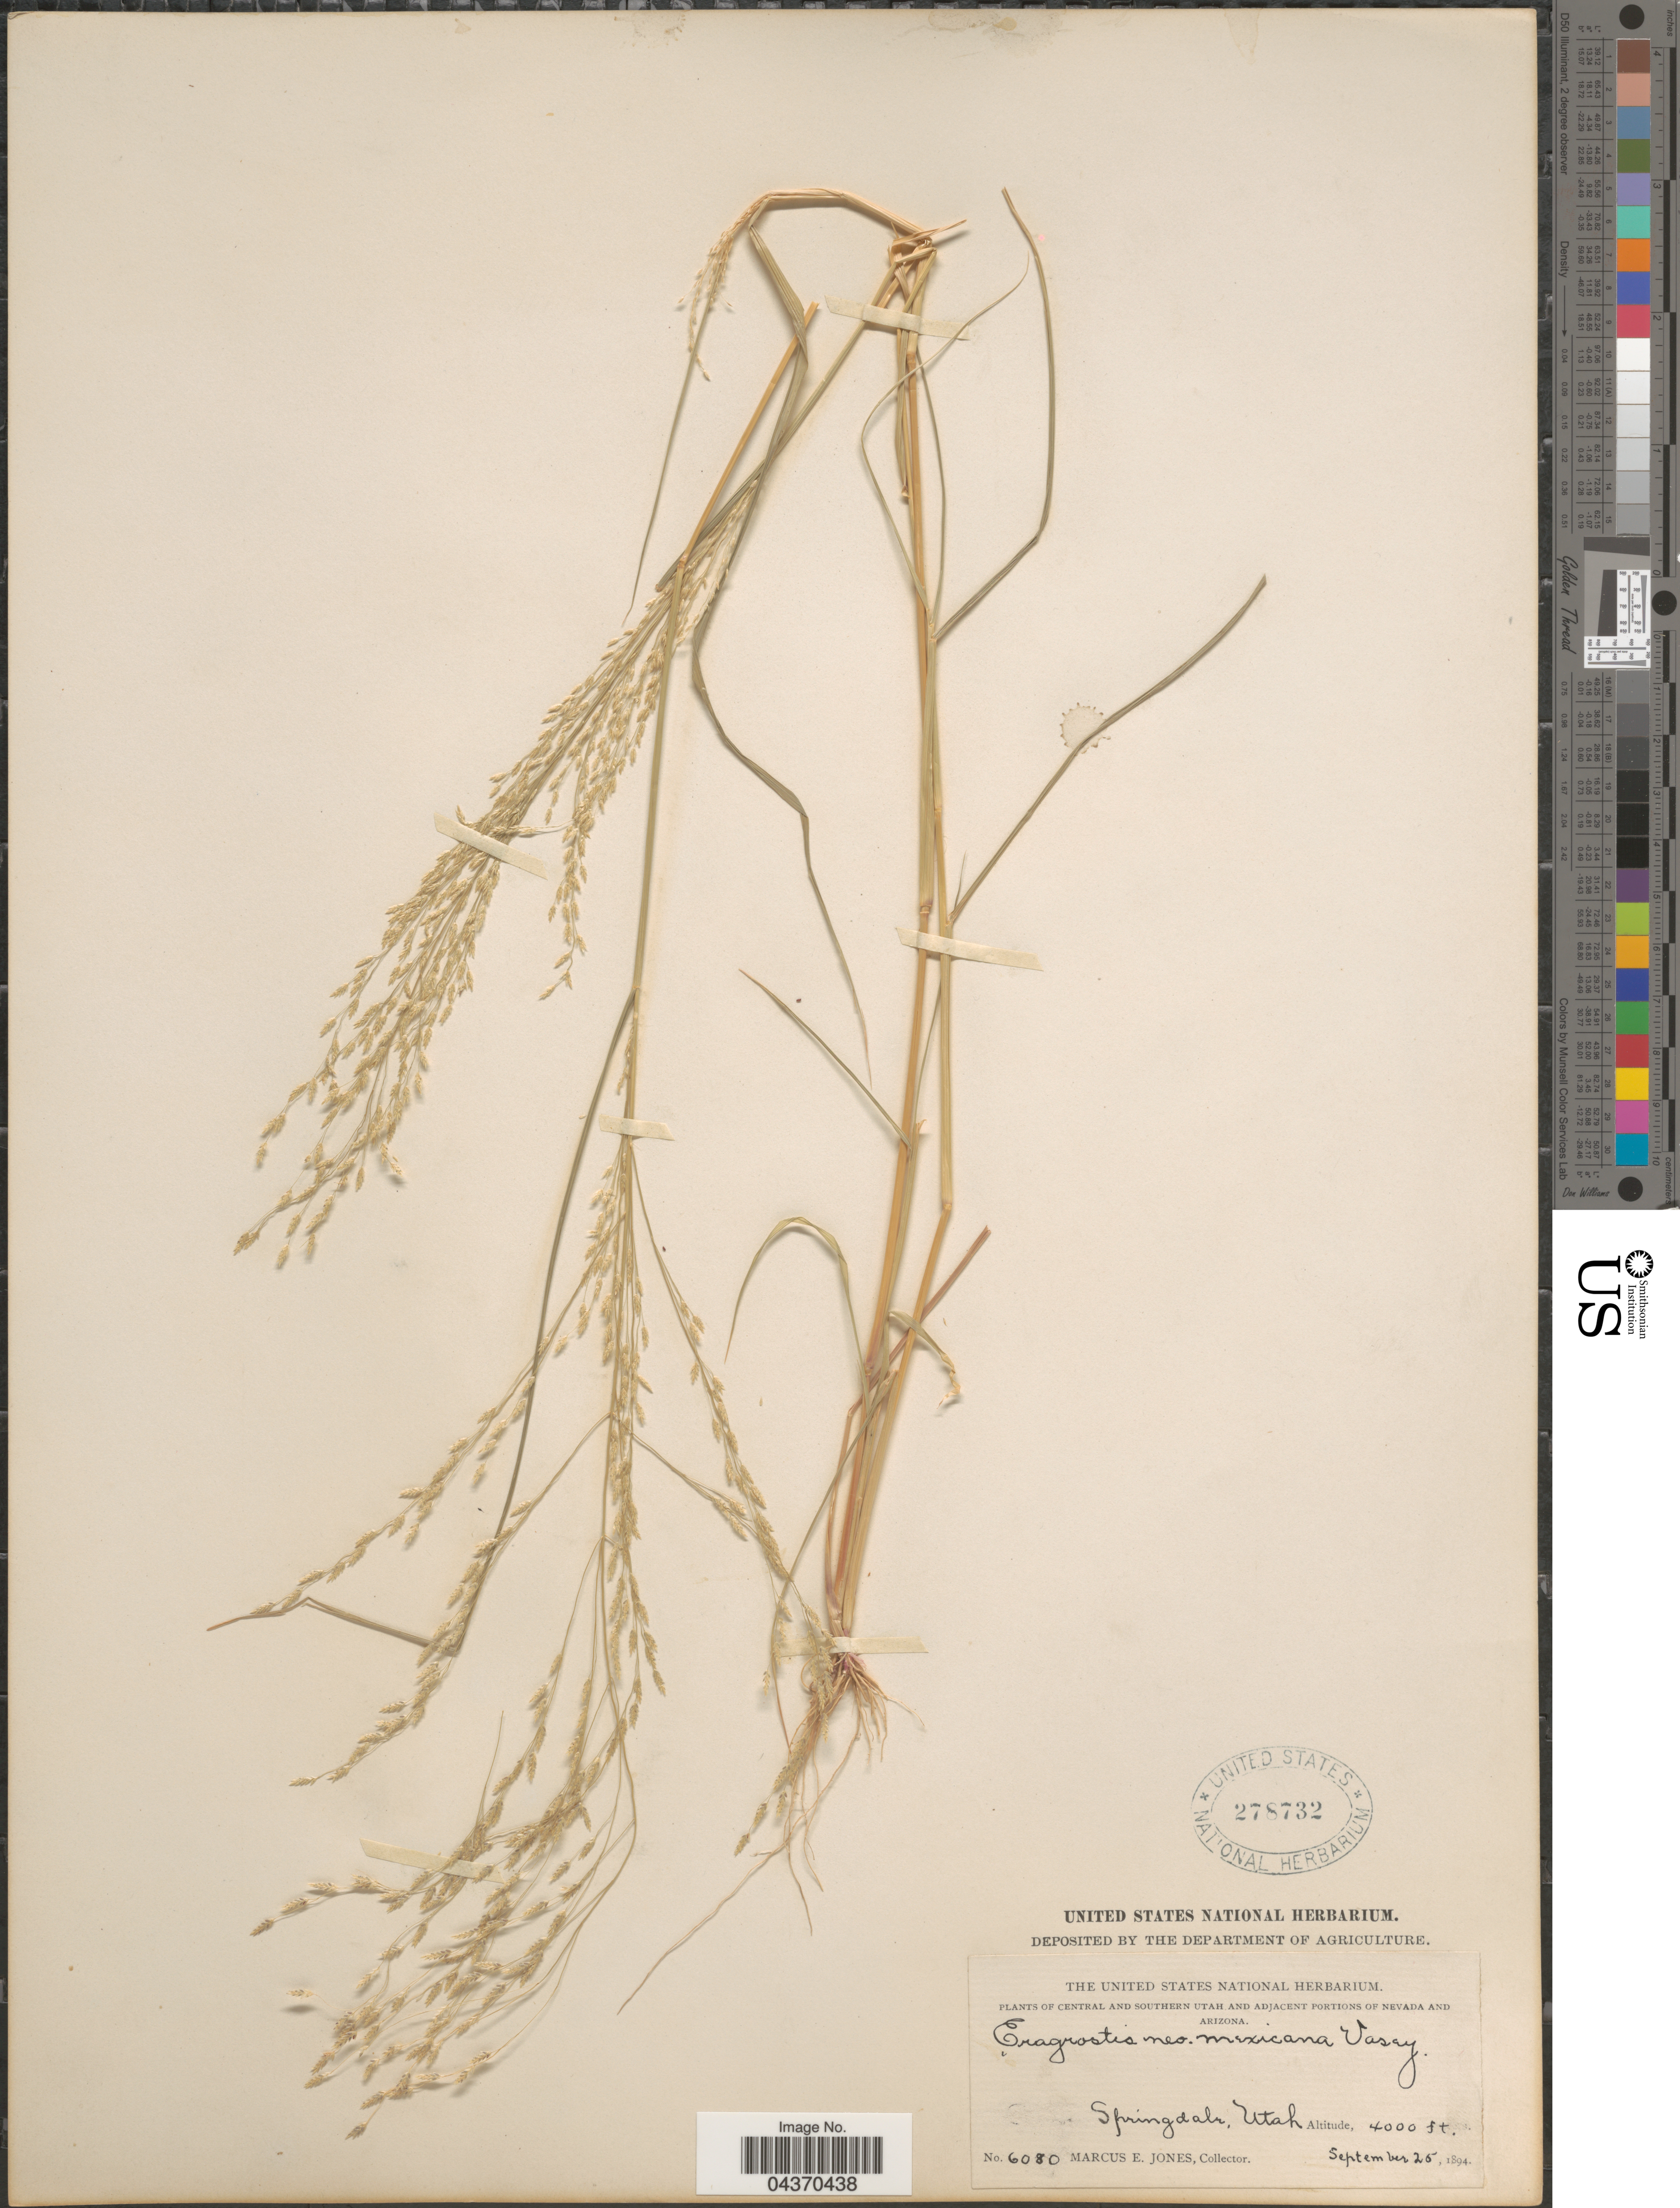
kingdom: Plantae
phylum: Tracheophyta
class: Liliopsida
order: Poales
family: Poaceae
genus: Eragrostis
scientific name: Eragrostis pectinacea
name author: (Michx.) Nees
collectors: M. E. Jones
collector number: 6080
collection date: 1894-09-25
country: United States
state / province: Utah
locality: Central and Southern Utah. Springdale.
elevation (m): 1219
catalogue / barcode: US 278732